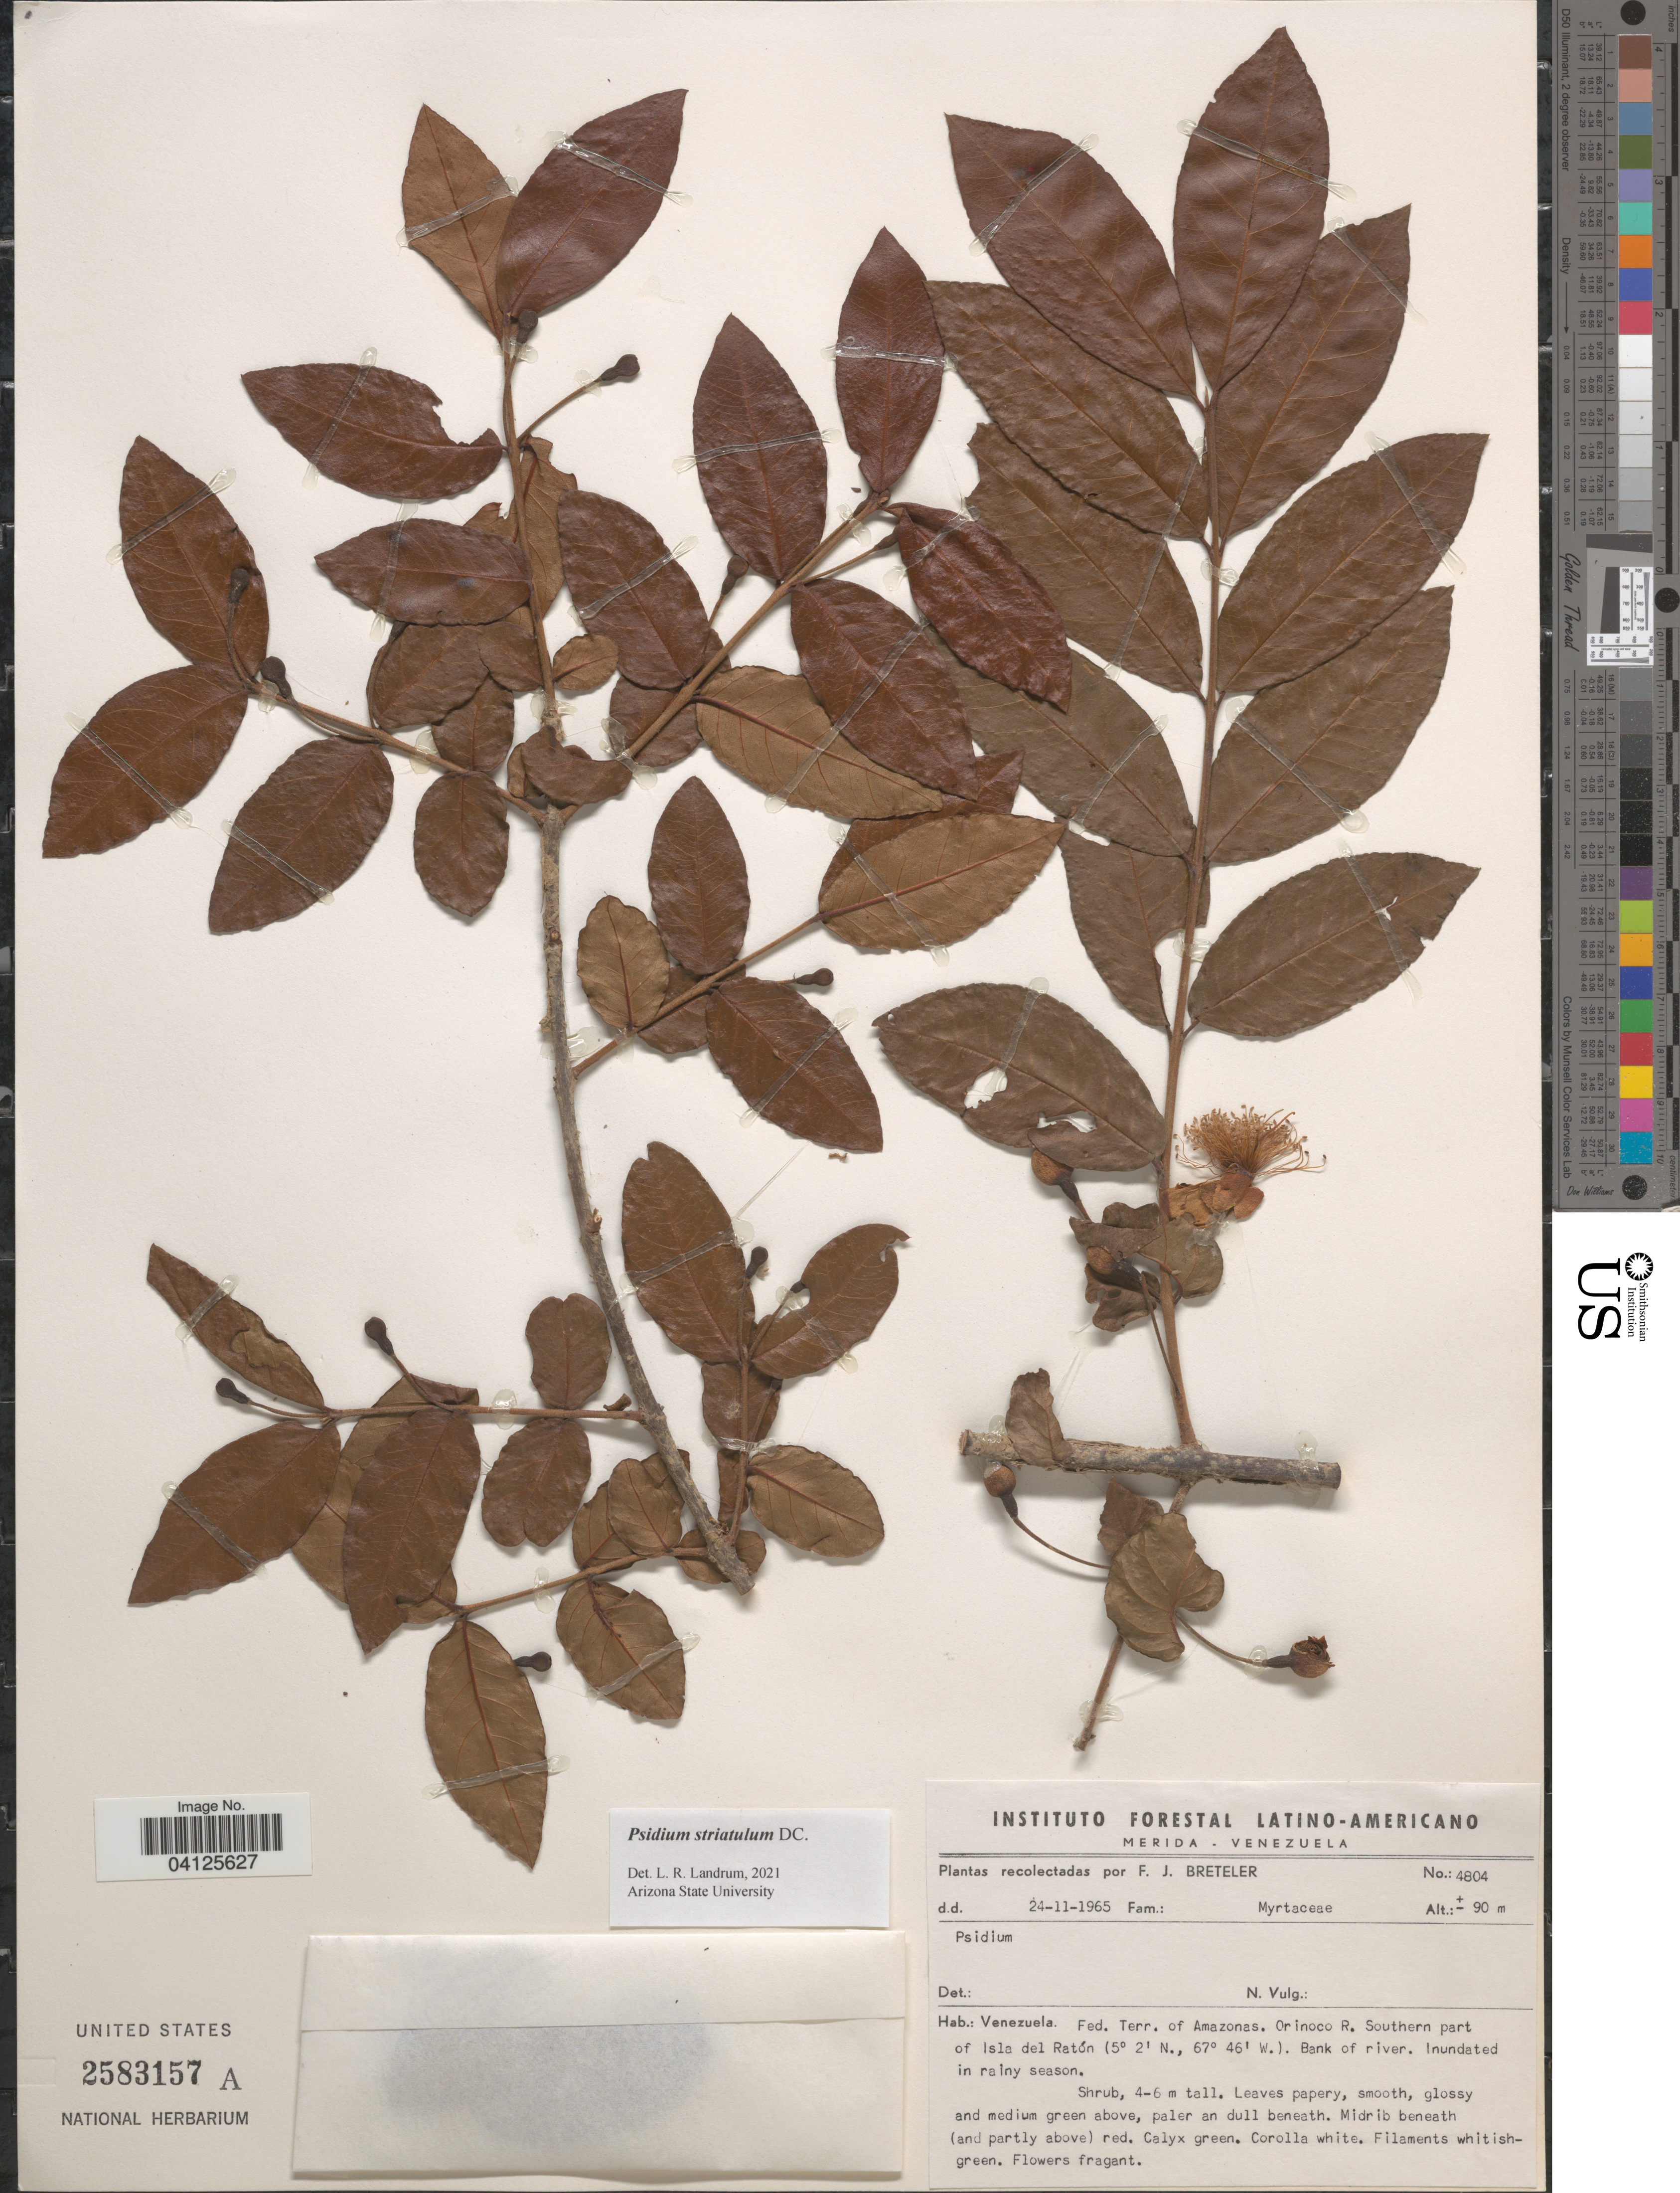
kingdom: Plantae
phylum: Tracheophyta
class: Magnoliopsida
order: Myrtales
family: Myrtaceae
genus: Psidium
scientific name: Psidium striatulum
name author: DC.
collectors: F. J. Breteler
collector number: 4804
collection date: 1965-11-24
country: Venezuela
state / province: Amazonas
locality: Fed. Terr. of Amazonas. Orinoco R. Southern part of Isla del Rat'on. Bank of river.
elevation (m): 90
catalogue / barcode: US 2583157A